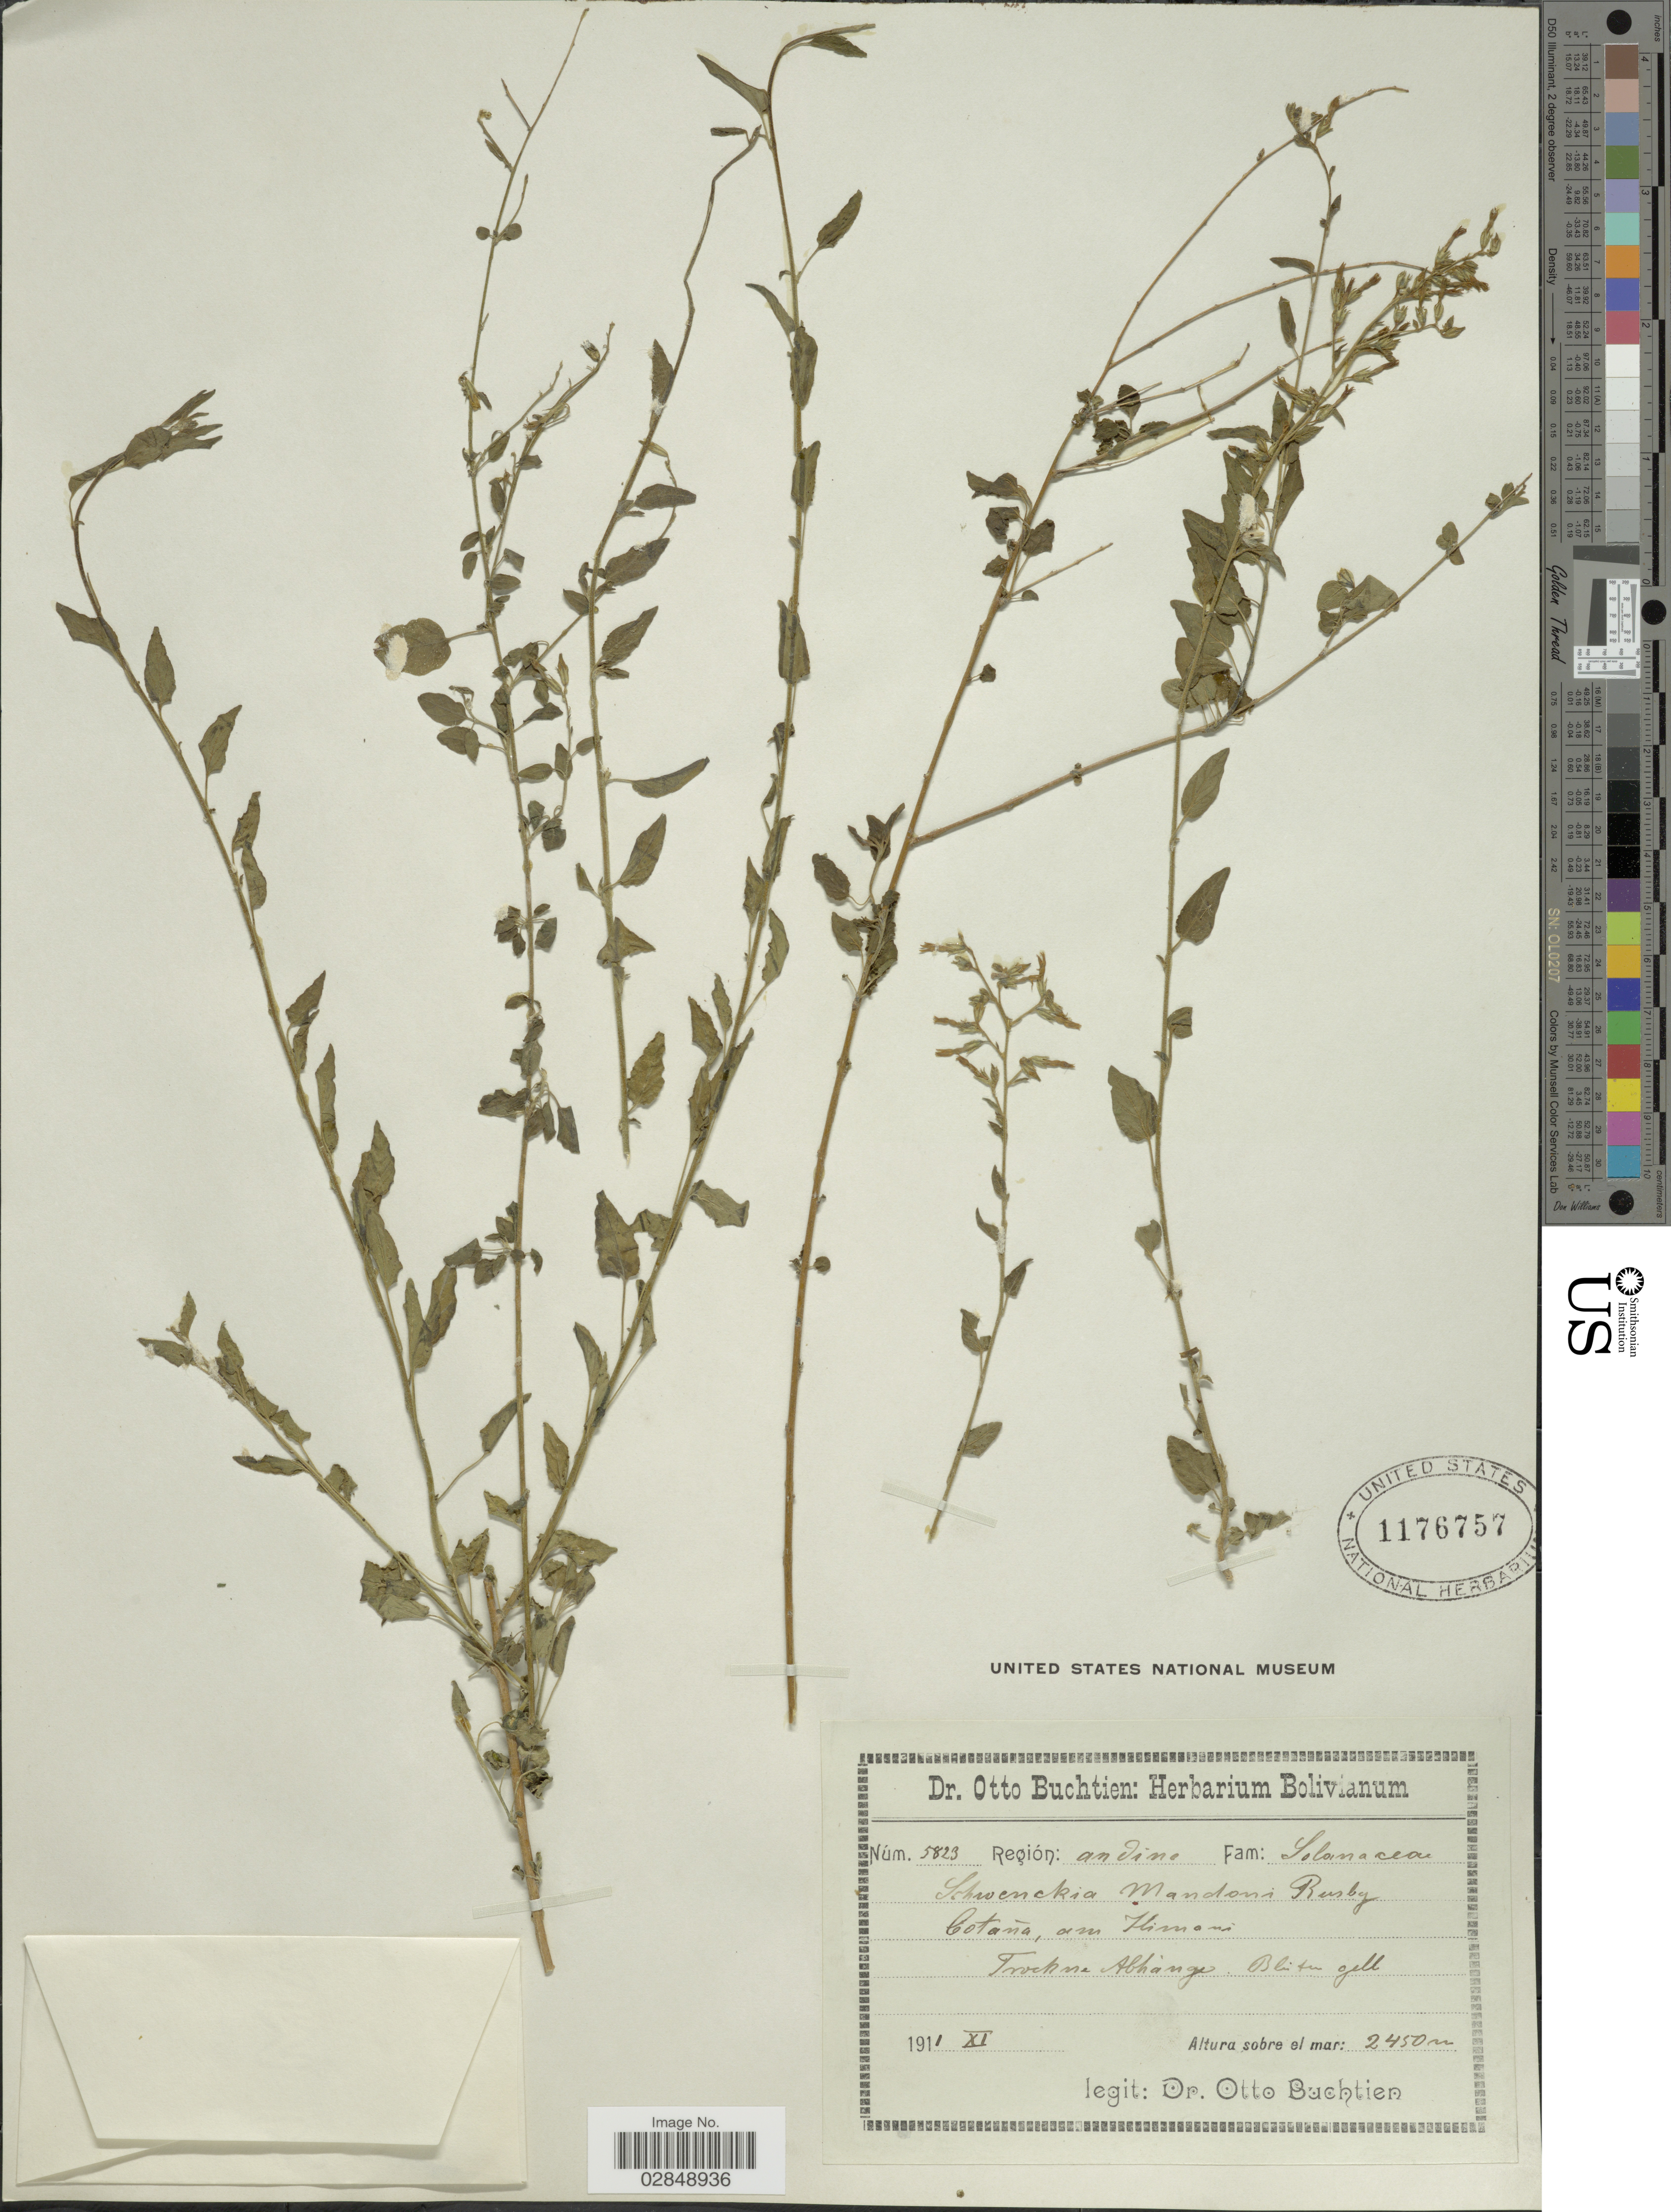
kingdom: Plantae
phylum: Tracheophyta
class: Magnoliopsida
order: Solanales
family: Solanaceae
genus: Protoschwenkia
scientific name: Protoschwenkia sp.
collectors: O. Buchtien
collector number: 5823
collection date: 1911-11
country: Bolivia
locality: Región: andine. Cotaña, am Ilimani. Trochne Abhange.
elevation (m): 2450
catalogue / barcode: US 1176757